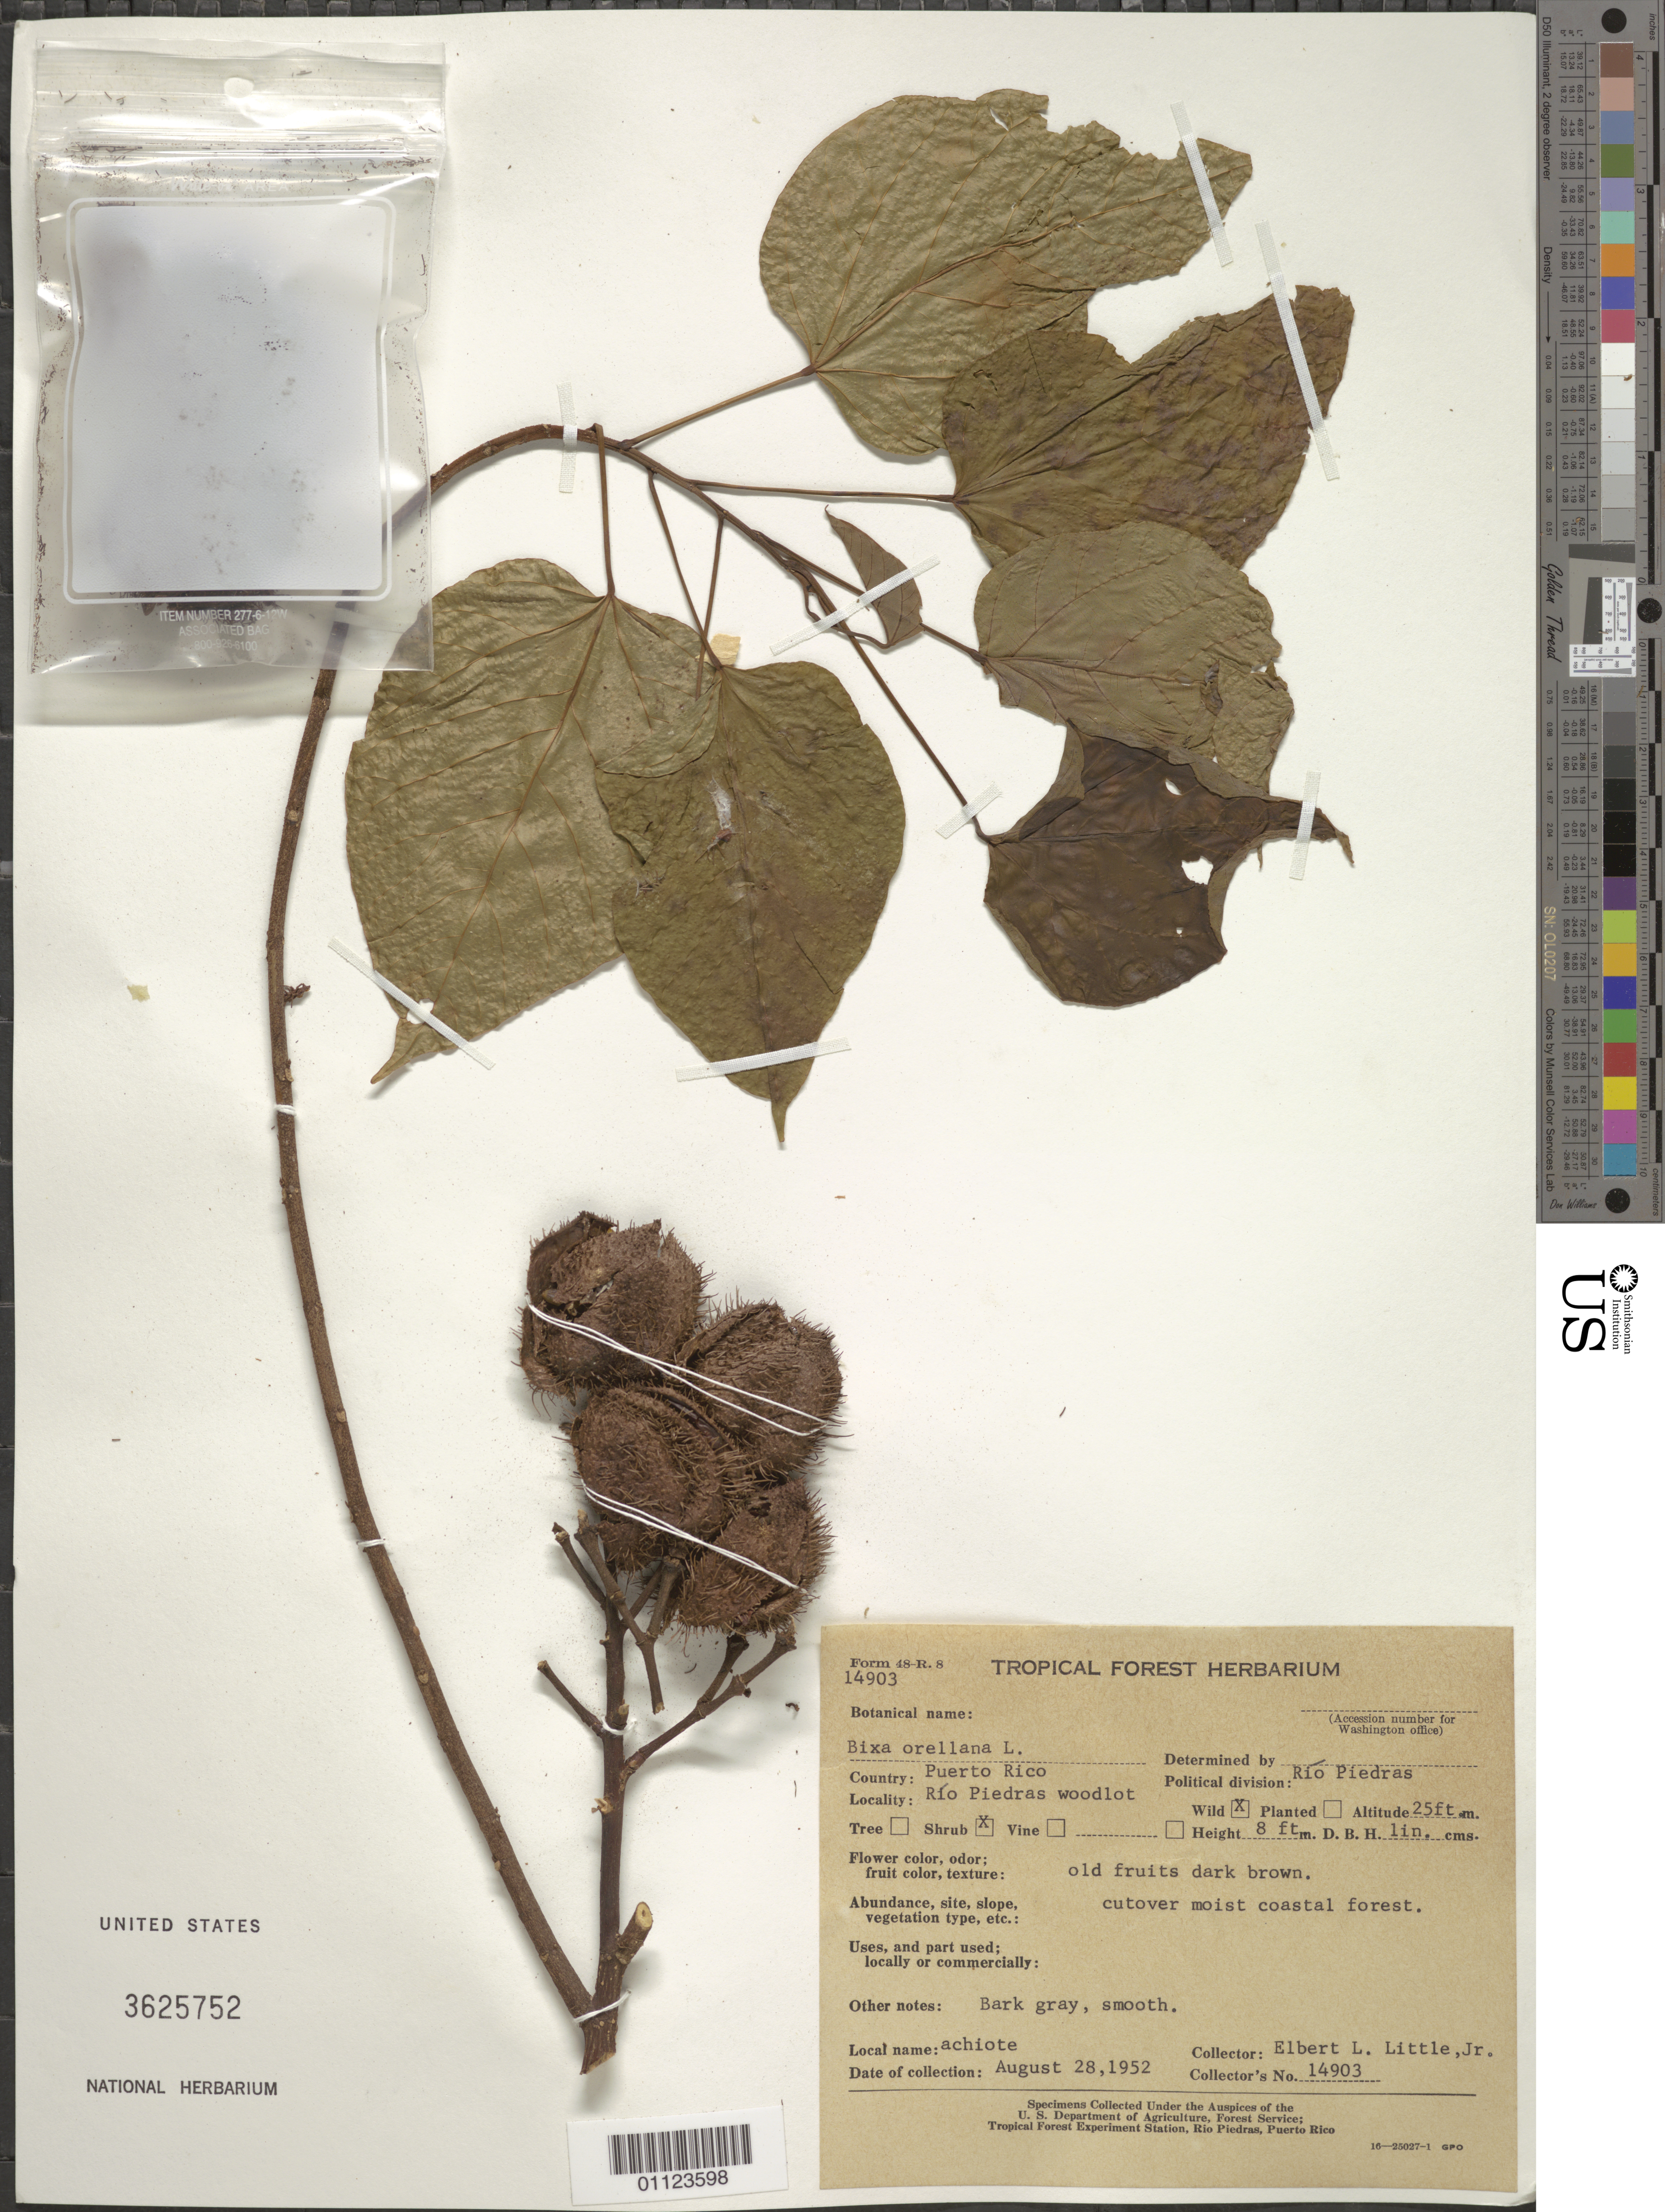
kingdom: Plantae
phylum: Tracheophyta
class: Magnoliopsida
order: Malvales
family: Bixaceae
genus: Bixa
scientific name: Bixa orellana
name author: L.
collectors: E. L. Little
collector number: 14903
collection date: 1952-08-28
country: Puerto Rico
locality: Río Piedras, Río Piedras woodlot.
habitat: Cutover moist coastal forest.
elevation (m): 8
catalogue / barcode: US 3625752